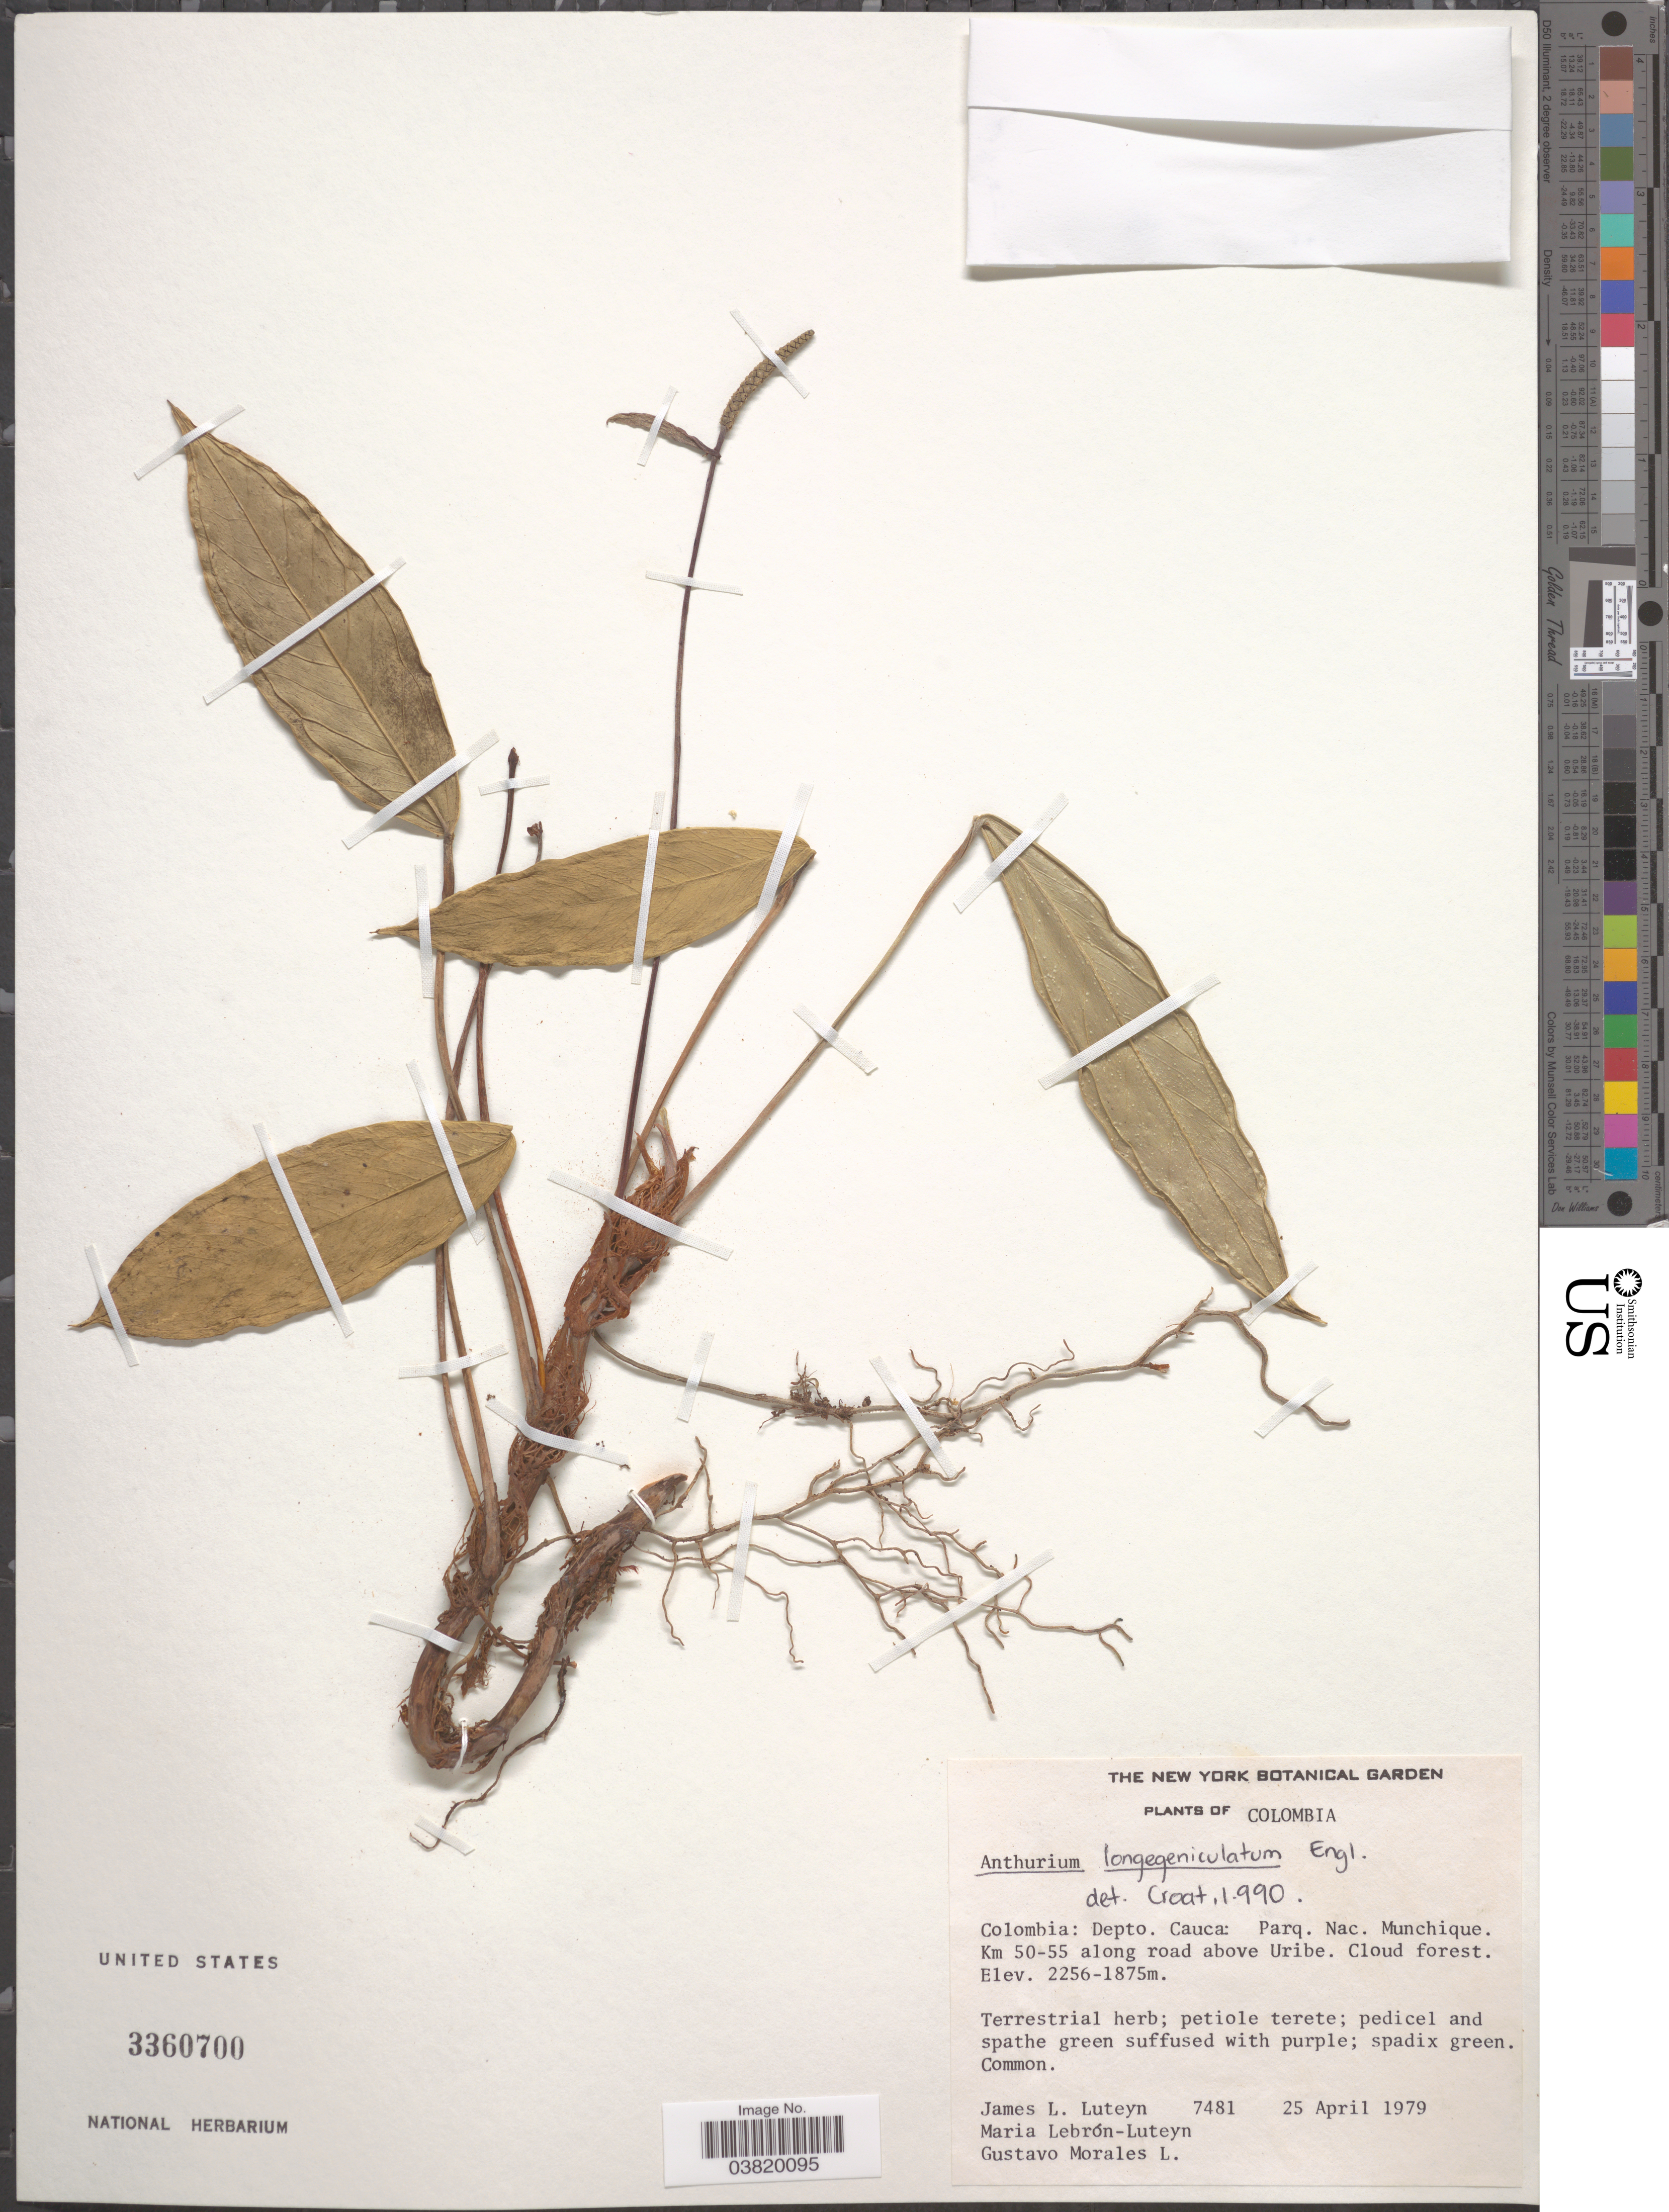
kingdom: Plantae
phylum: Tracheophyta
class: Liliopsida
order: Alismatales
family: Araceae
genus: Anthurium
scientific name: Anthurium longegeniculatum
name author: Engl.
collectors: J. L. Luteyn, M. L. Lebrón-Luteyn & G. Morales L.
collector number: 7481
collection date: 1979-04-25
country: Colombia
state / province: Cauca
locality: Depto. Cauca: Parq. Nac. Munchique. Km 50-55 along road above Uribe.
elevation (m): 1875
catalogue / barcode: US 3360700